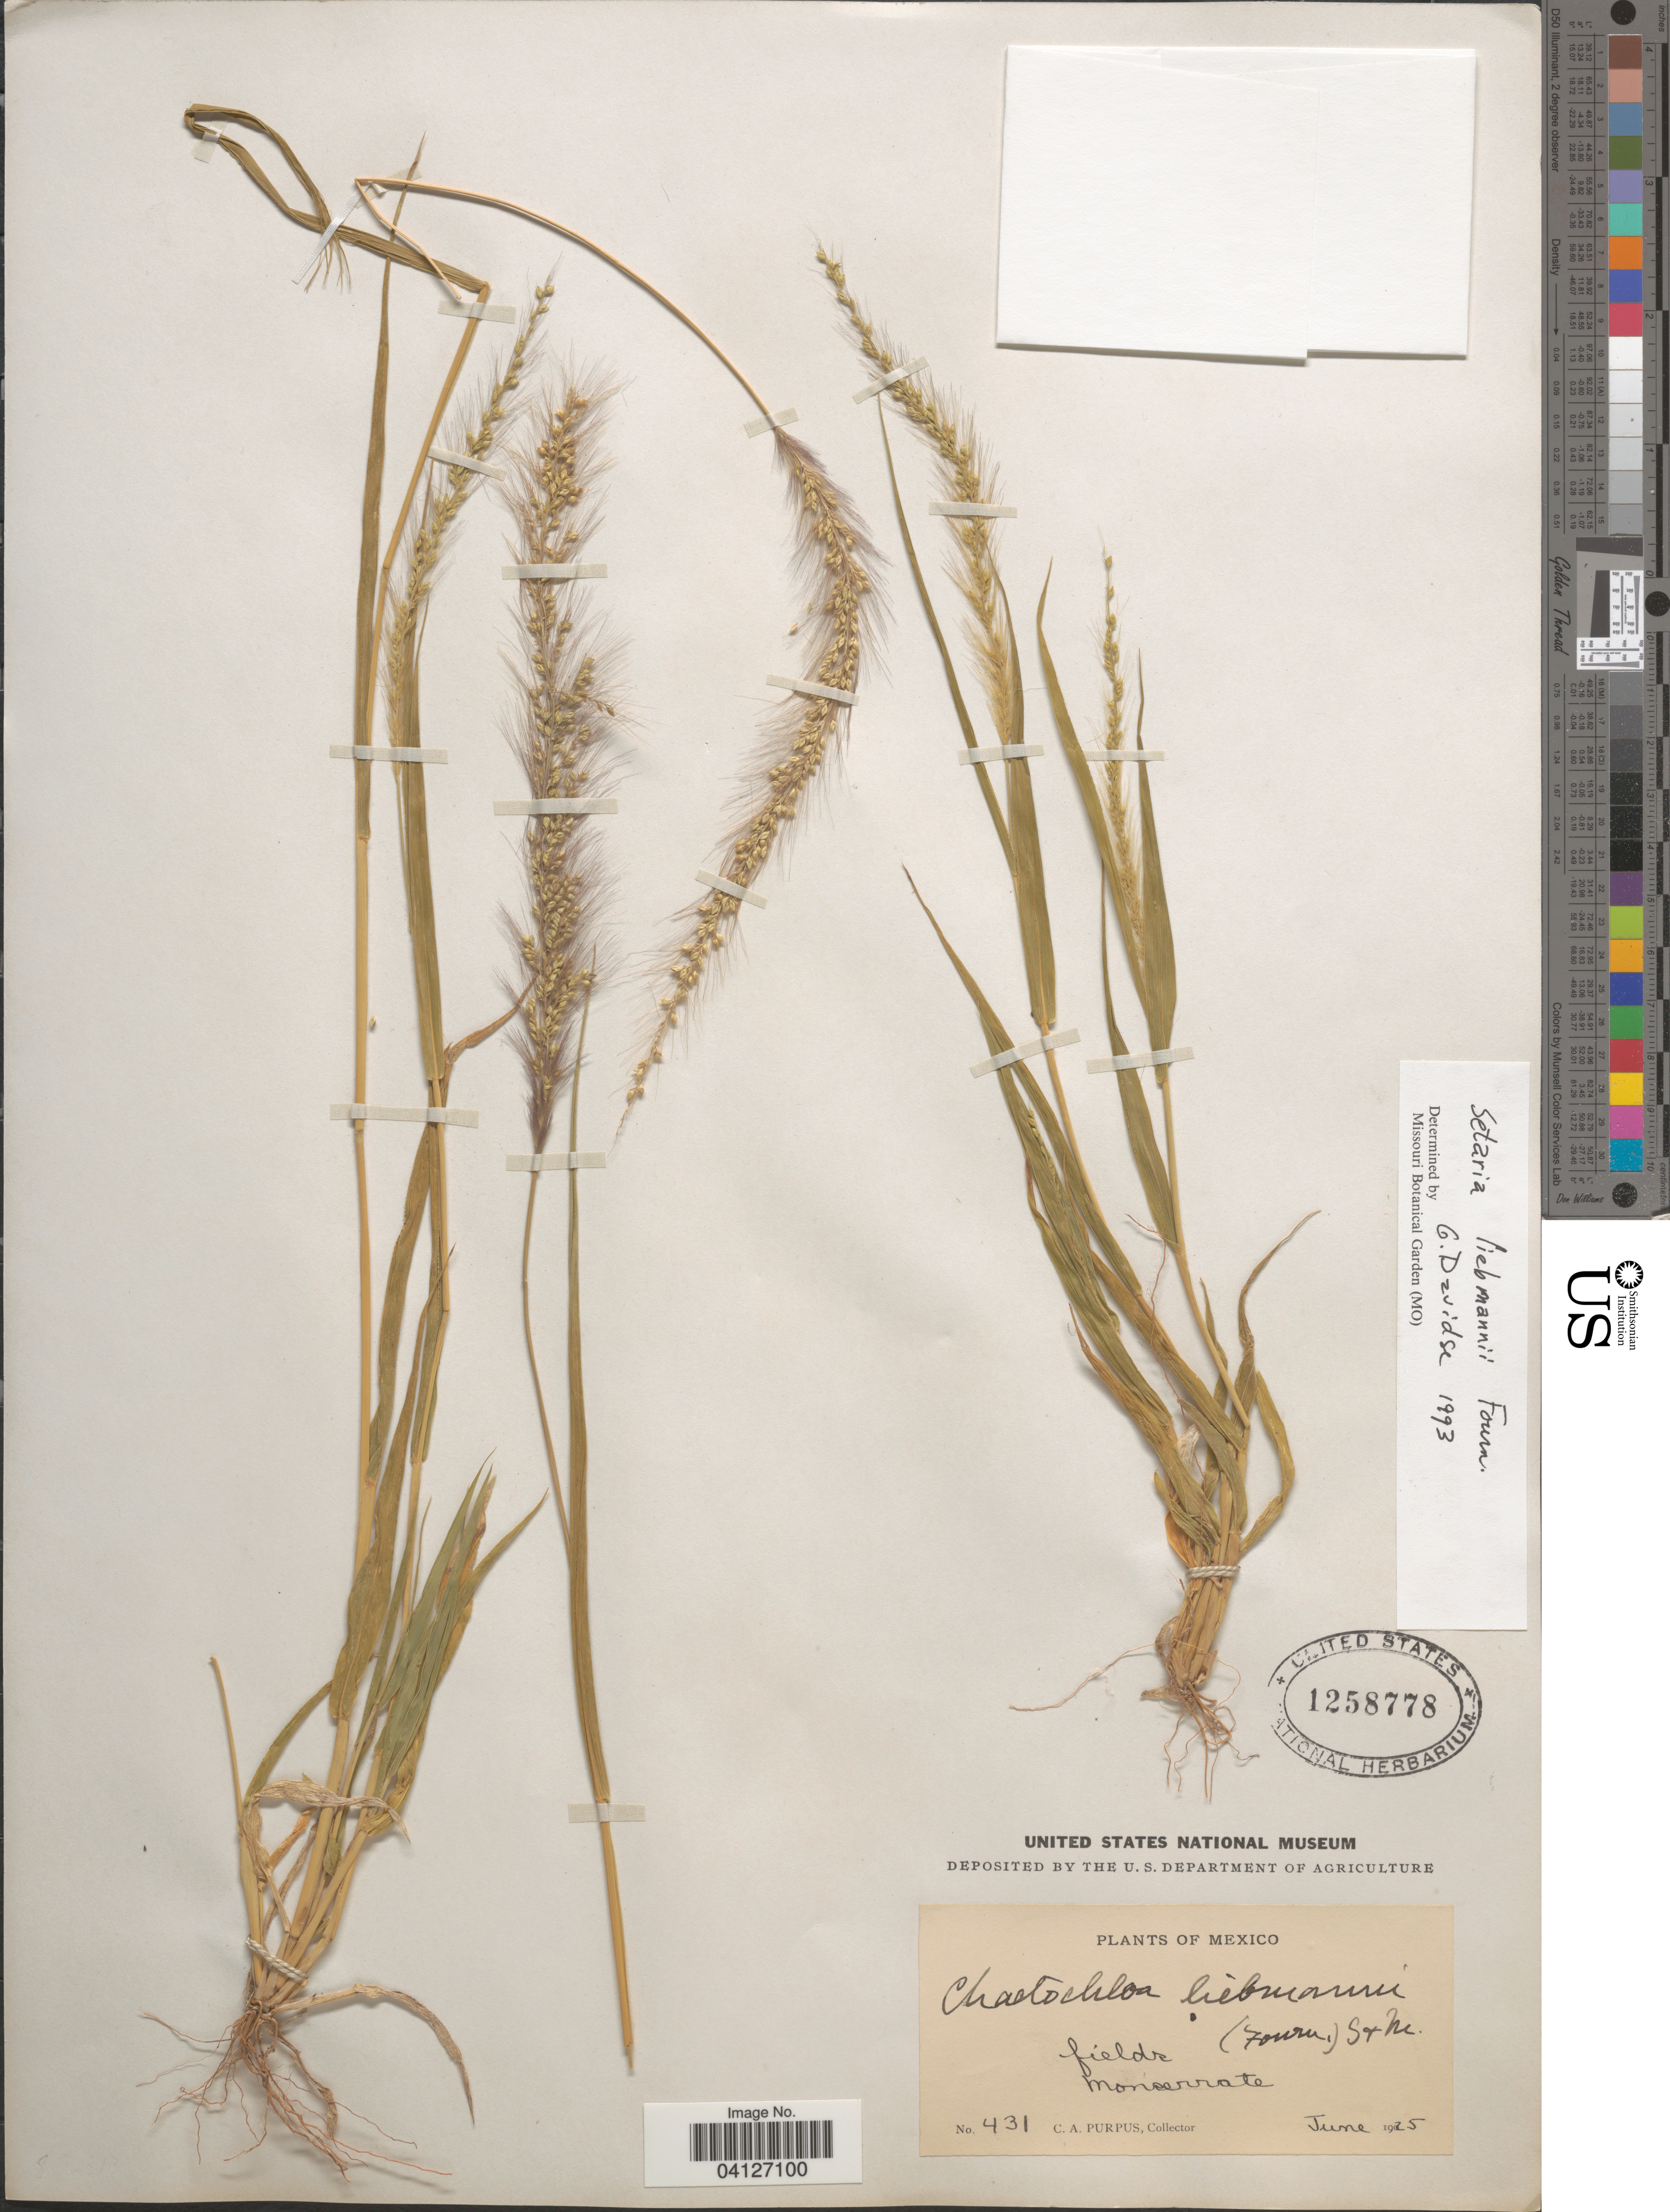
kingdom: Plantae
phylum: Tracheophyta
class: Liliopsida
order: Poales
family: Poaceae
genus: Setaria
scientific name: Setaria liebmannii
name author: E. Fourn.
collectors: C. A. Purpus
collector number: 431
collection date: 1925-06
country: Mexico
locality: Fields Monserrate.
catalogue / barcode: US 1258778